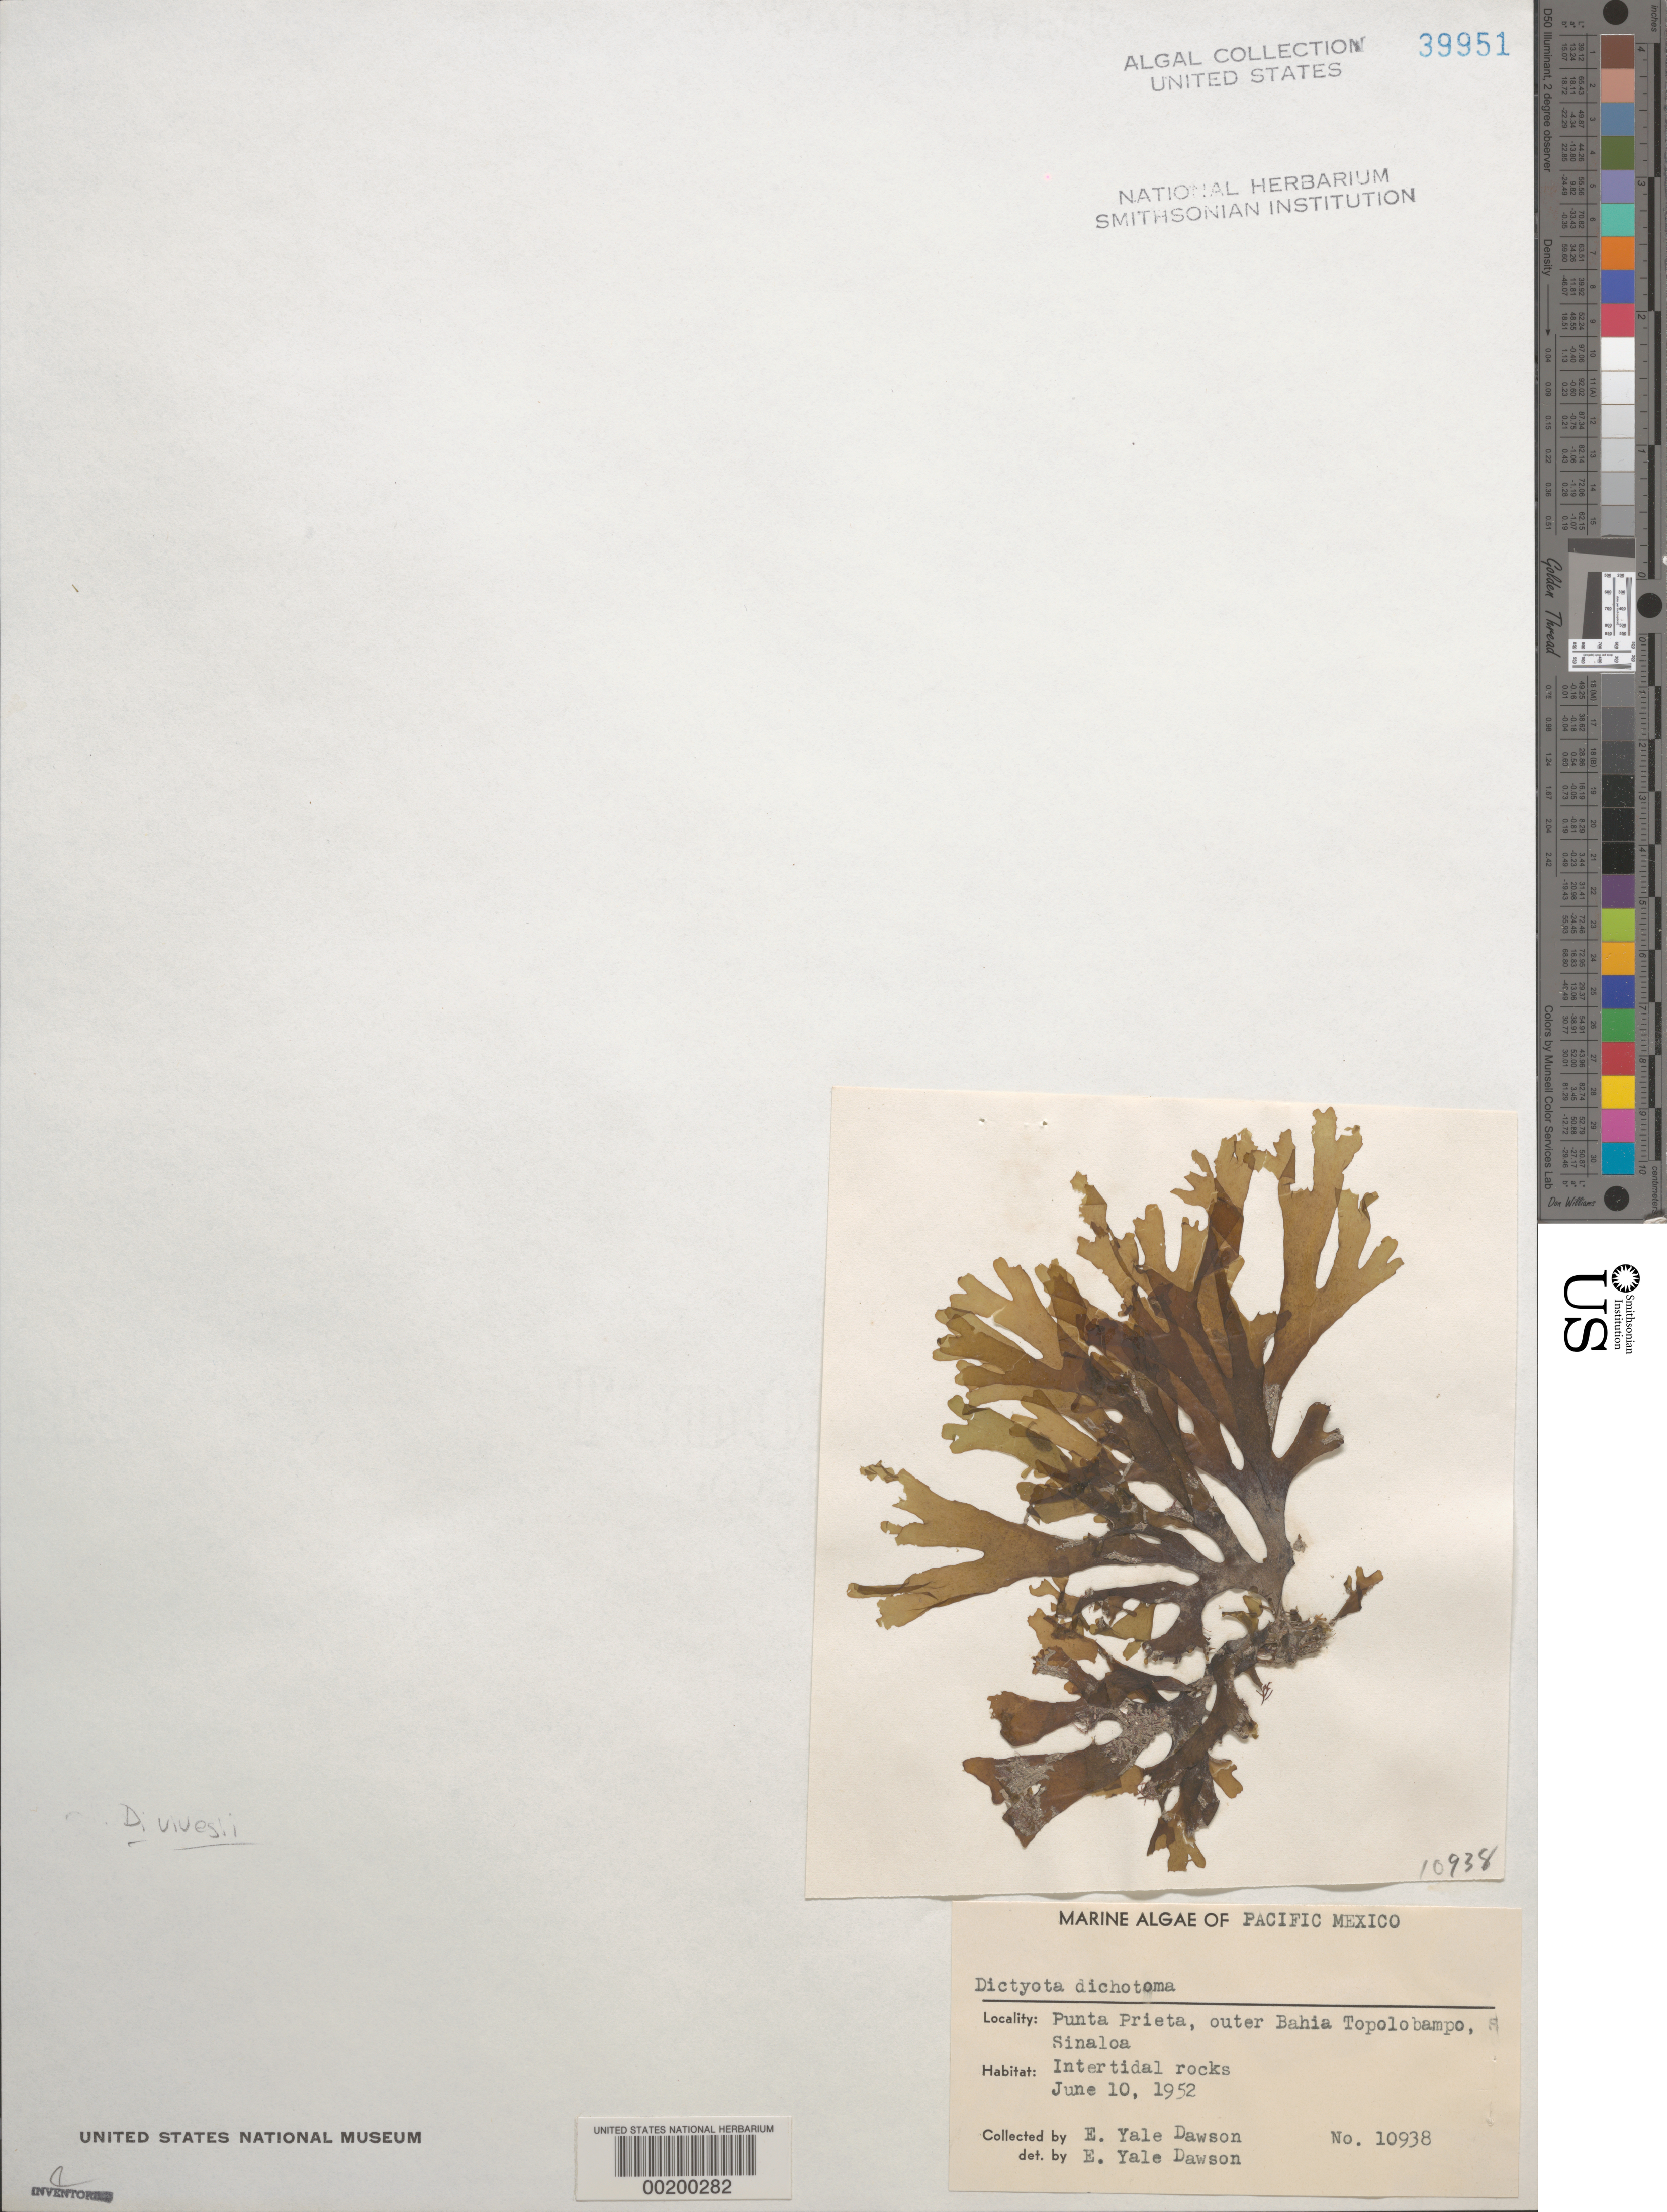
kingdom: Chromista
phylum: Ochrophyta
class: Phaeophyceae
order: Dictyotales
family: Dictyotaceae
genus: Dictyota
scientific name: Dictyota dichotoma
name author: (Huds.) J.V.Lamouroux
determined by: Dawson, E. Y.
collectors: E. Y. Dawson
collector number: EYD 10938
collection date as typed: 10 Jun 1952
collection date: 1952-06-10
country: Mexico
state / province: Sinaloa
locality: Punta Prieta, outer Bahia Topolobampo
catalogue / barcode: US 39951